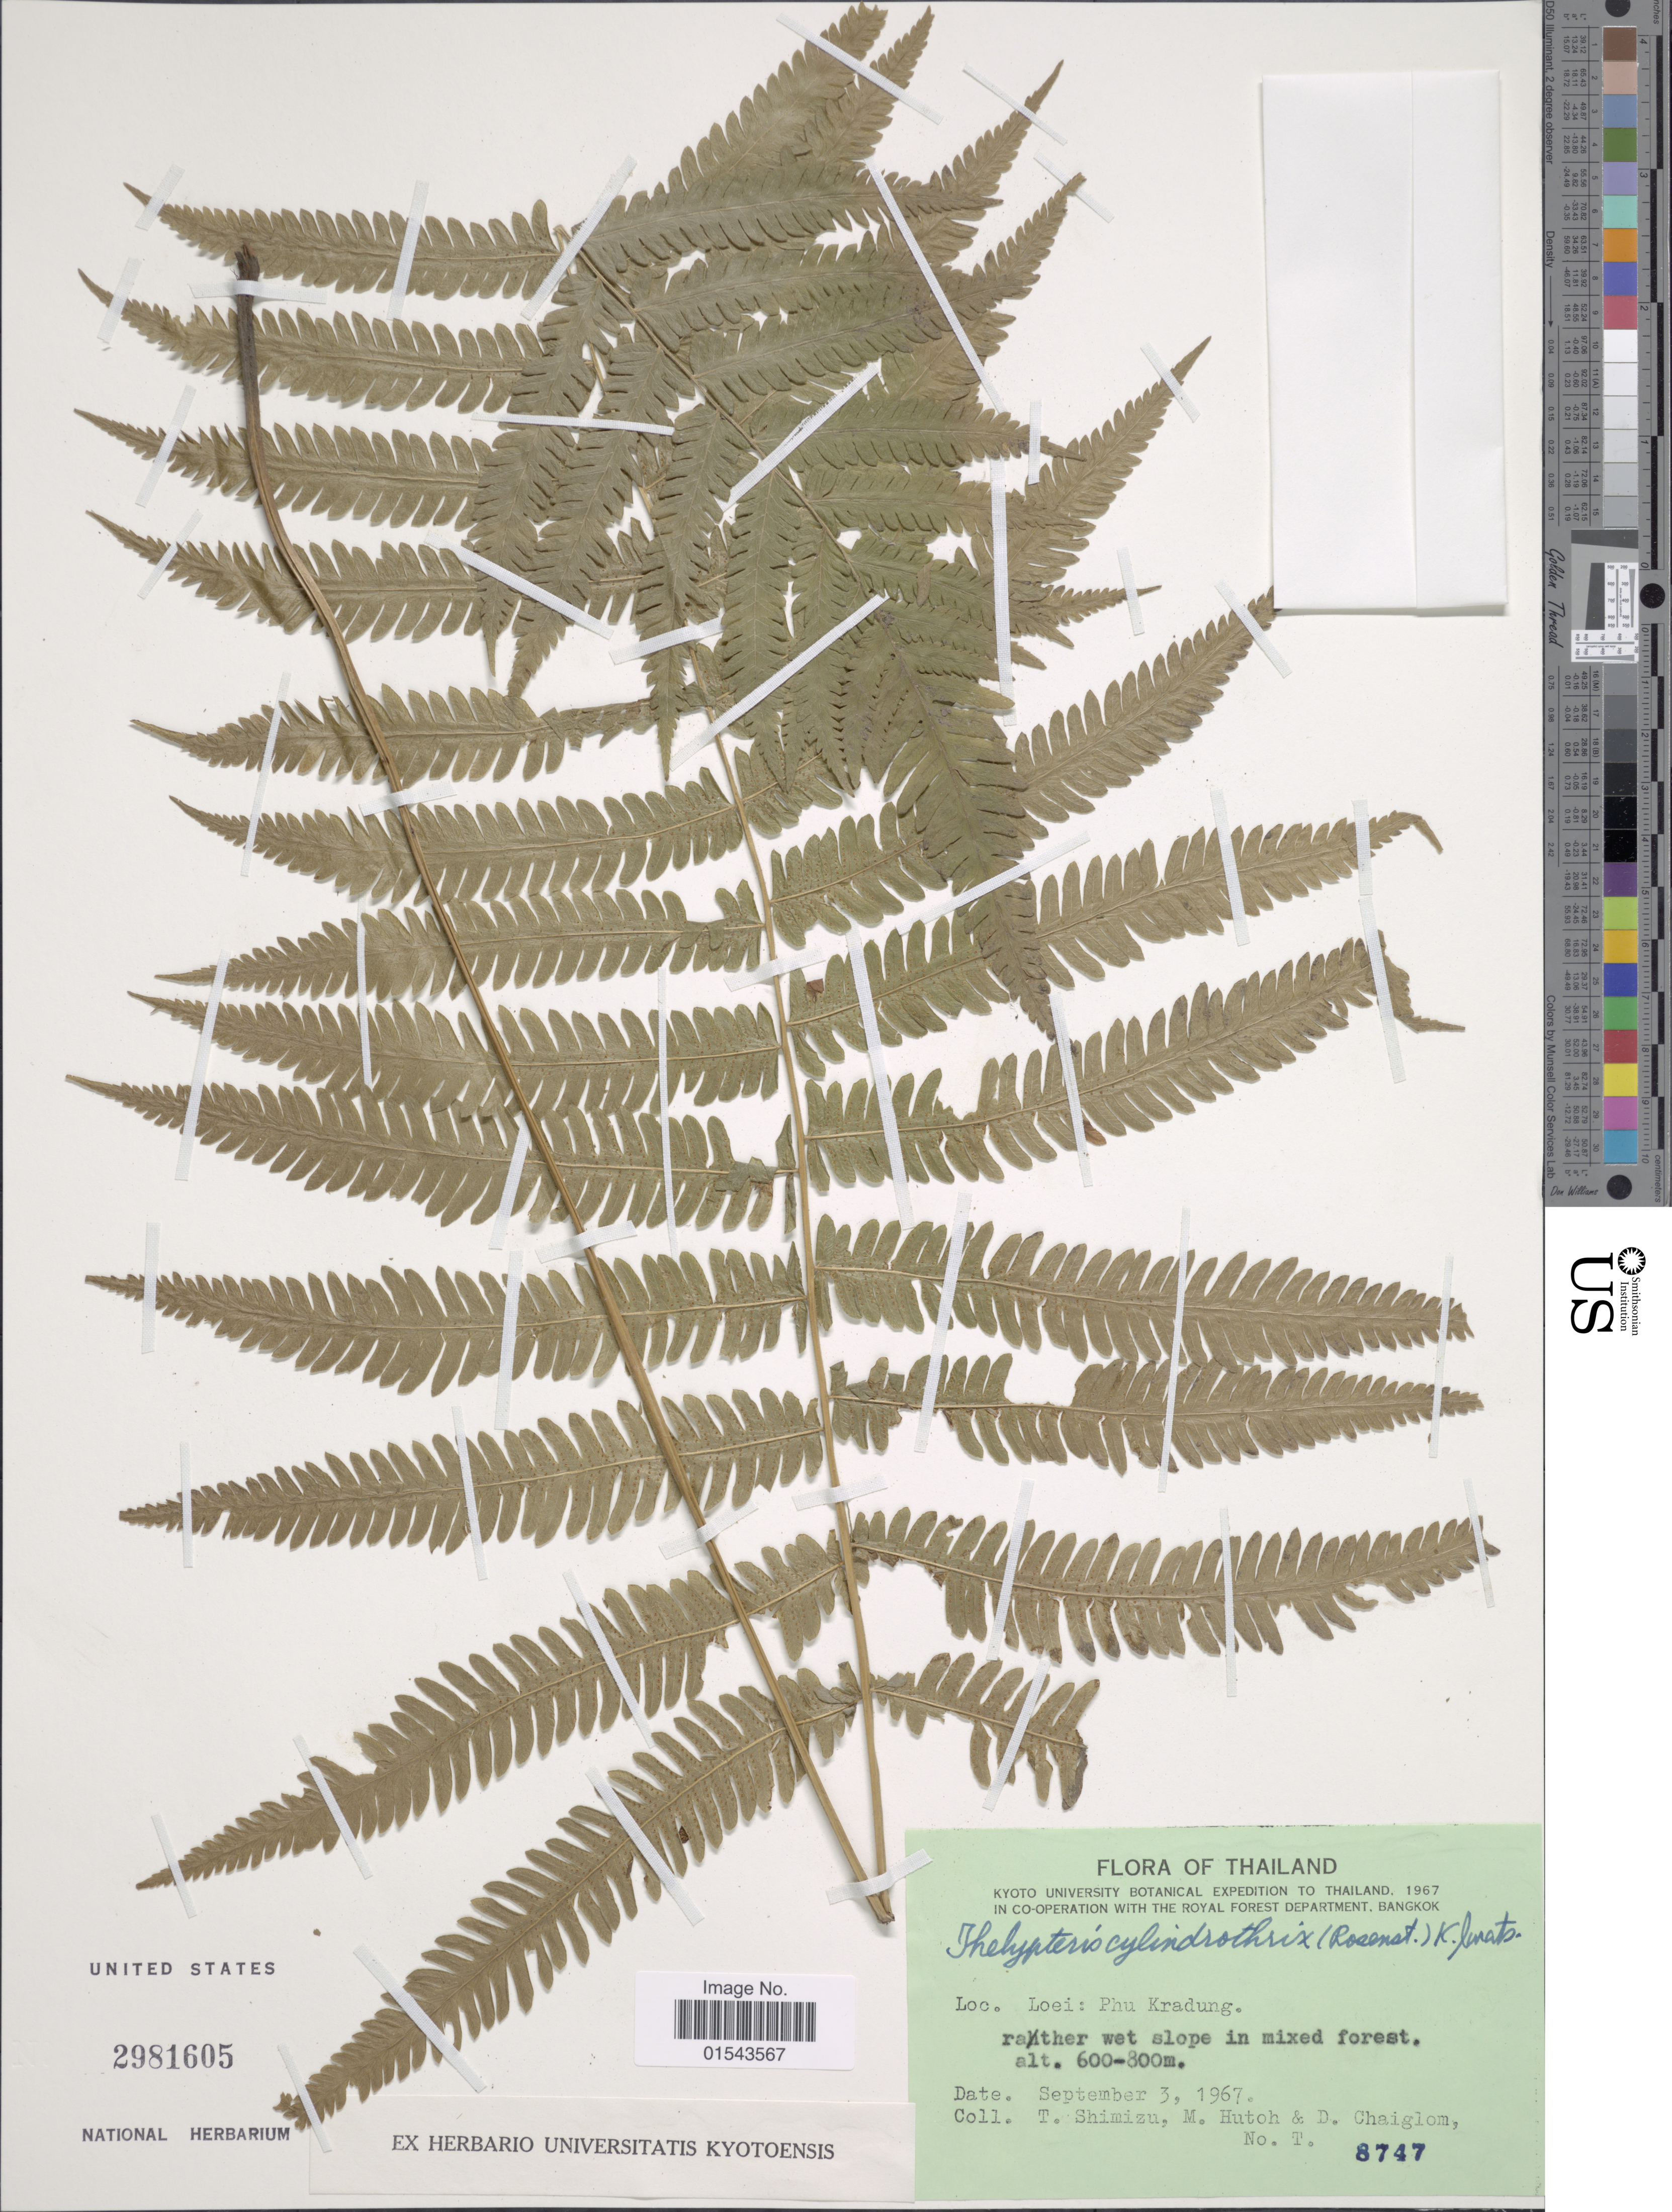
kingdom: Plantae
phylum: Tracheophyta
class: Polypodiopsida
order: Polypodiales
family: Thelypteridaceae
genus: Christella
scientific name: Christella clarkei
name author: (Bedd.) Holttum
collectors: T. Shimizu, M. Hutoh & D. Chaiglom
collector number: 8747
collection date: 1967-09-03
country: Thailand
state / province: Loei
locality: Phu Kradung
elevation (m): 600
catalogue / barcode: US 2981605